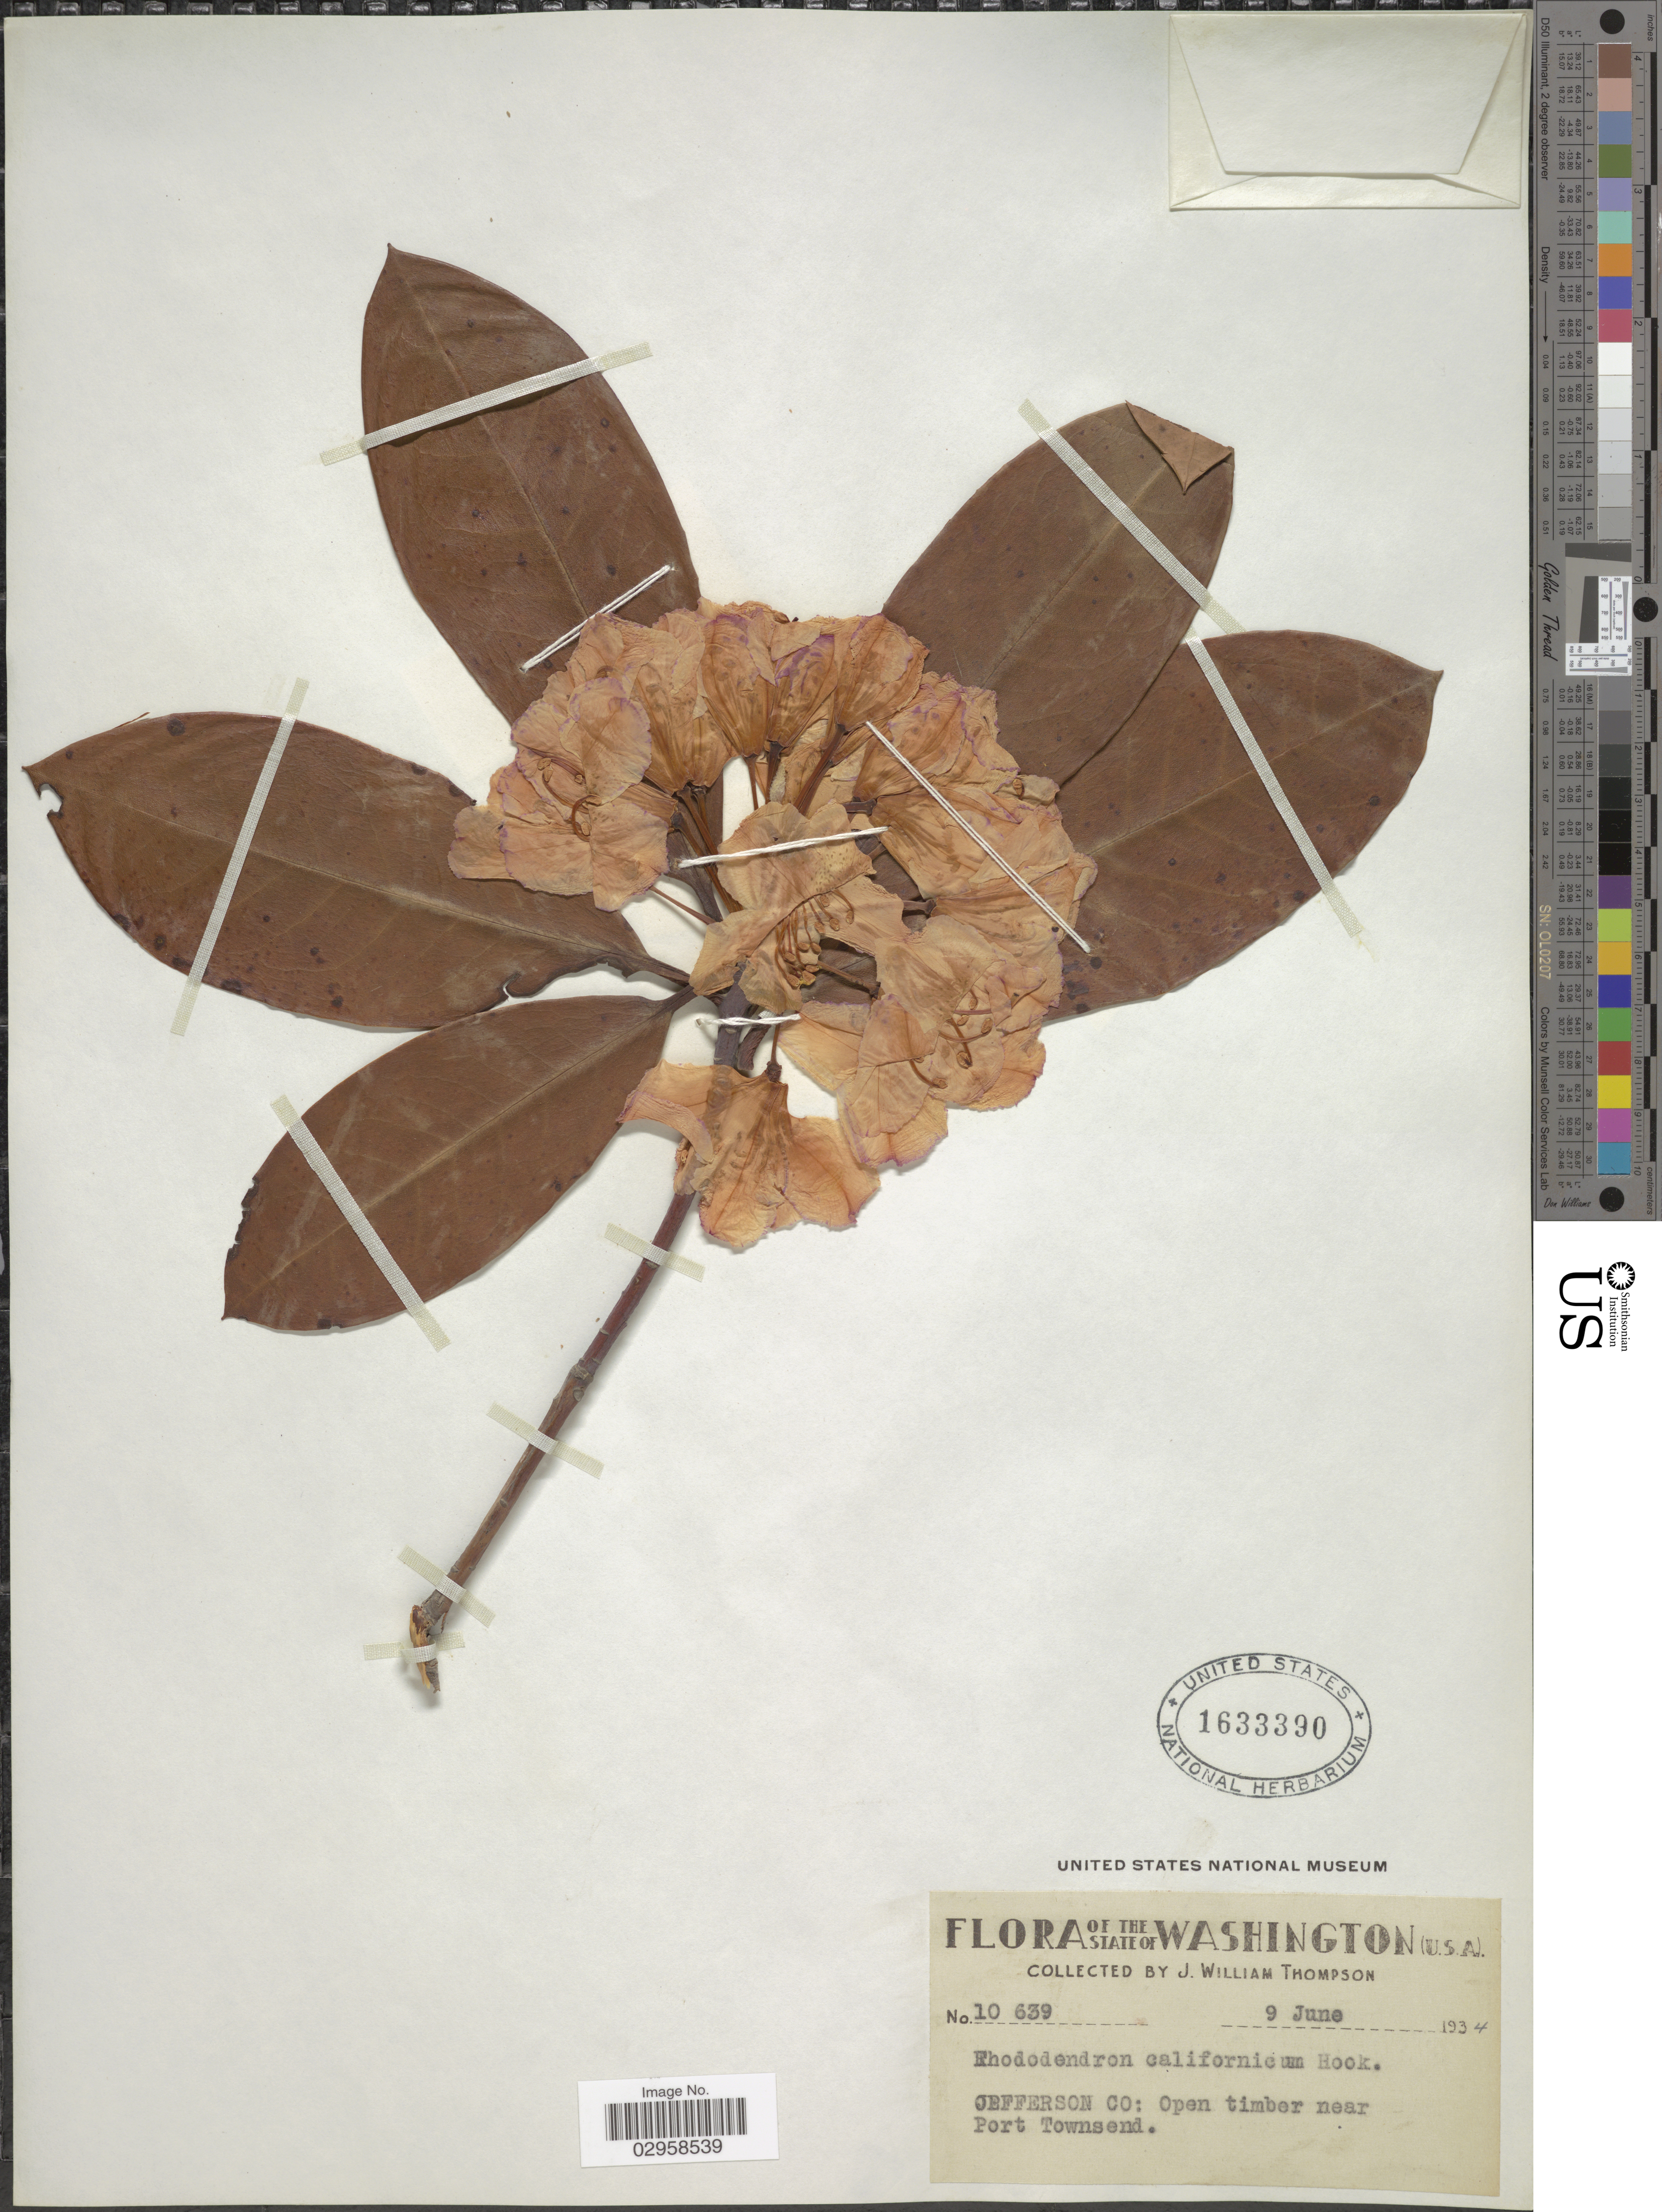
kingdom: Plantae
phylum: Tracheophyta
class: Magnoliopsida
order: Ericales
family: Ericaceae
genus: Rhododendron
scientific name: Rhododendron macrophyllum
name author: D. Don ex G. Don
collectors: J. W. Thompson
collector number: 10639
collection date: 1934-06-09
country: United States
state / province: Washington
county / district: Jefferson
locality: Jefferson County: Open timber near Port Townsend.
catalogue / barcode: US 1633390